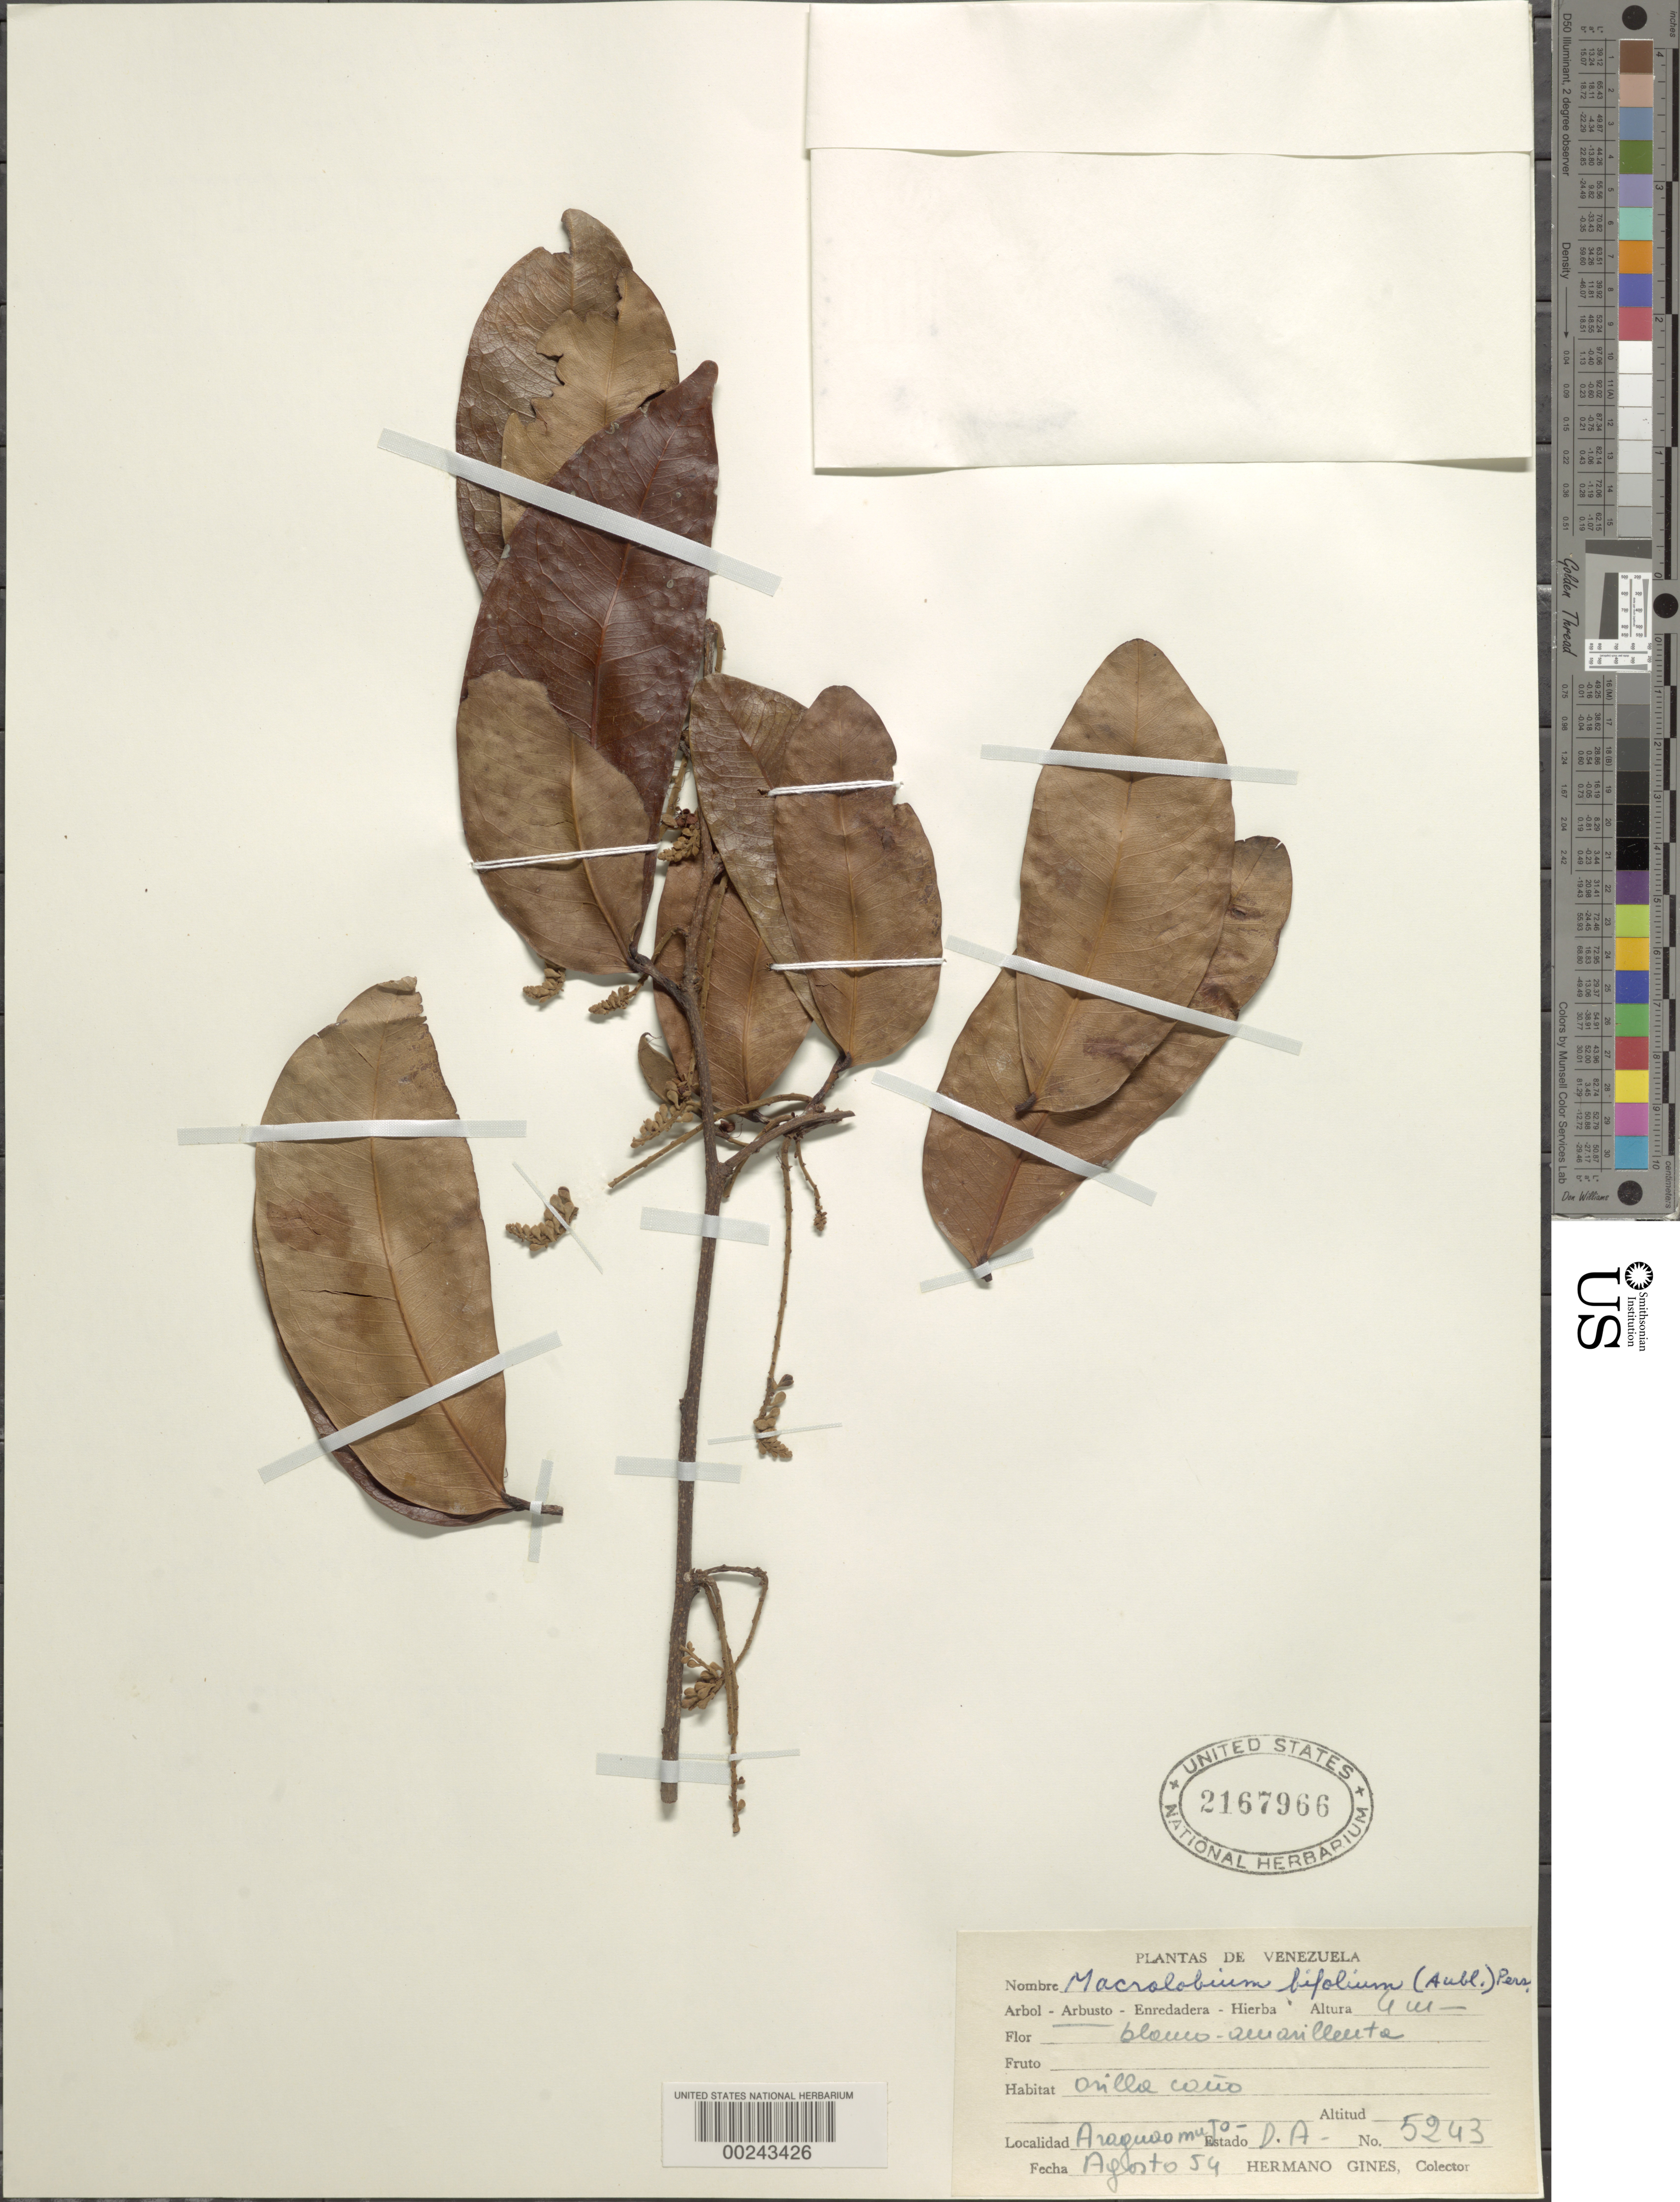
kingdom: Plantae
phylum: Tracheophyta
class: Magnoliopsida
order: Fabales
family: Fabaceae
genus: Macrolobium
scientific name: Macrolobium bifolium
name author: (Aubl.) Pers.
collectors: Bro. Gines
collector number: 5243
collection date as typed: Aug 1954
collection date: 1954-08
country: Venezuela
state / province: Delta Amacuro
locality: Aragudomuto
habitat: Edge of canyon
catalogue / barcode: US 2167966